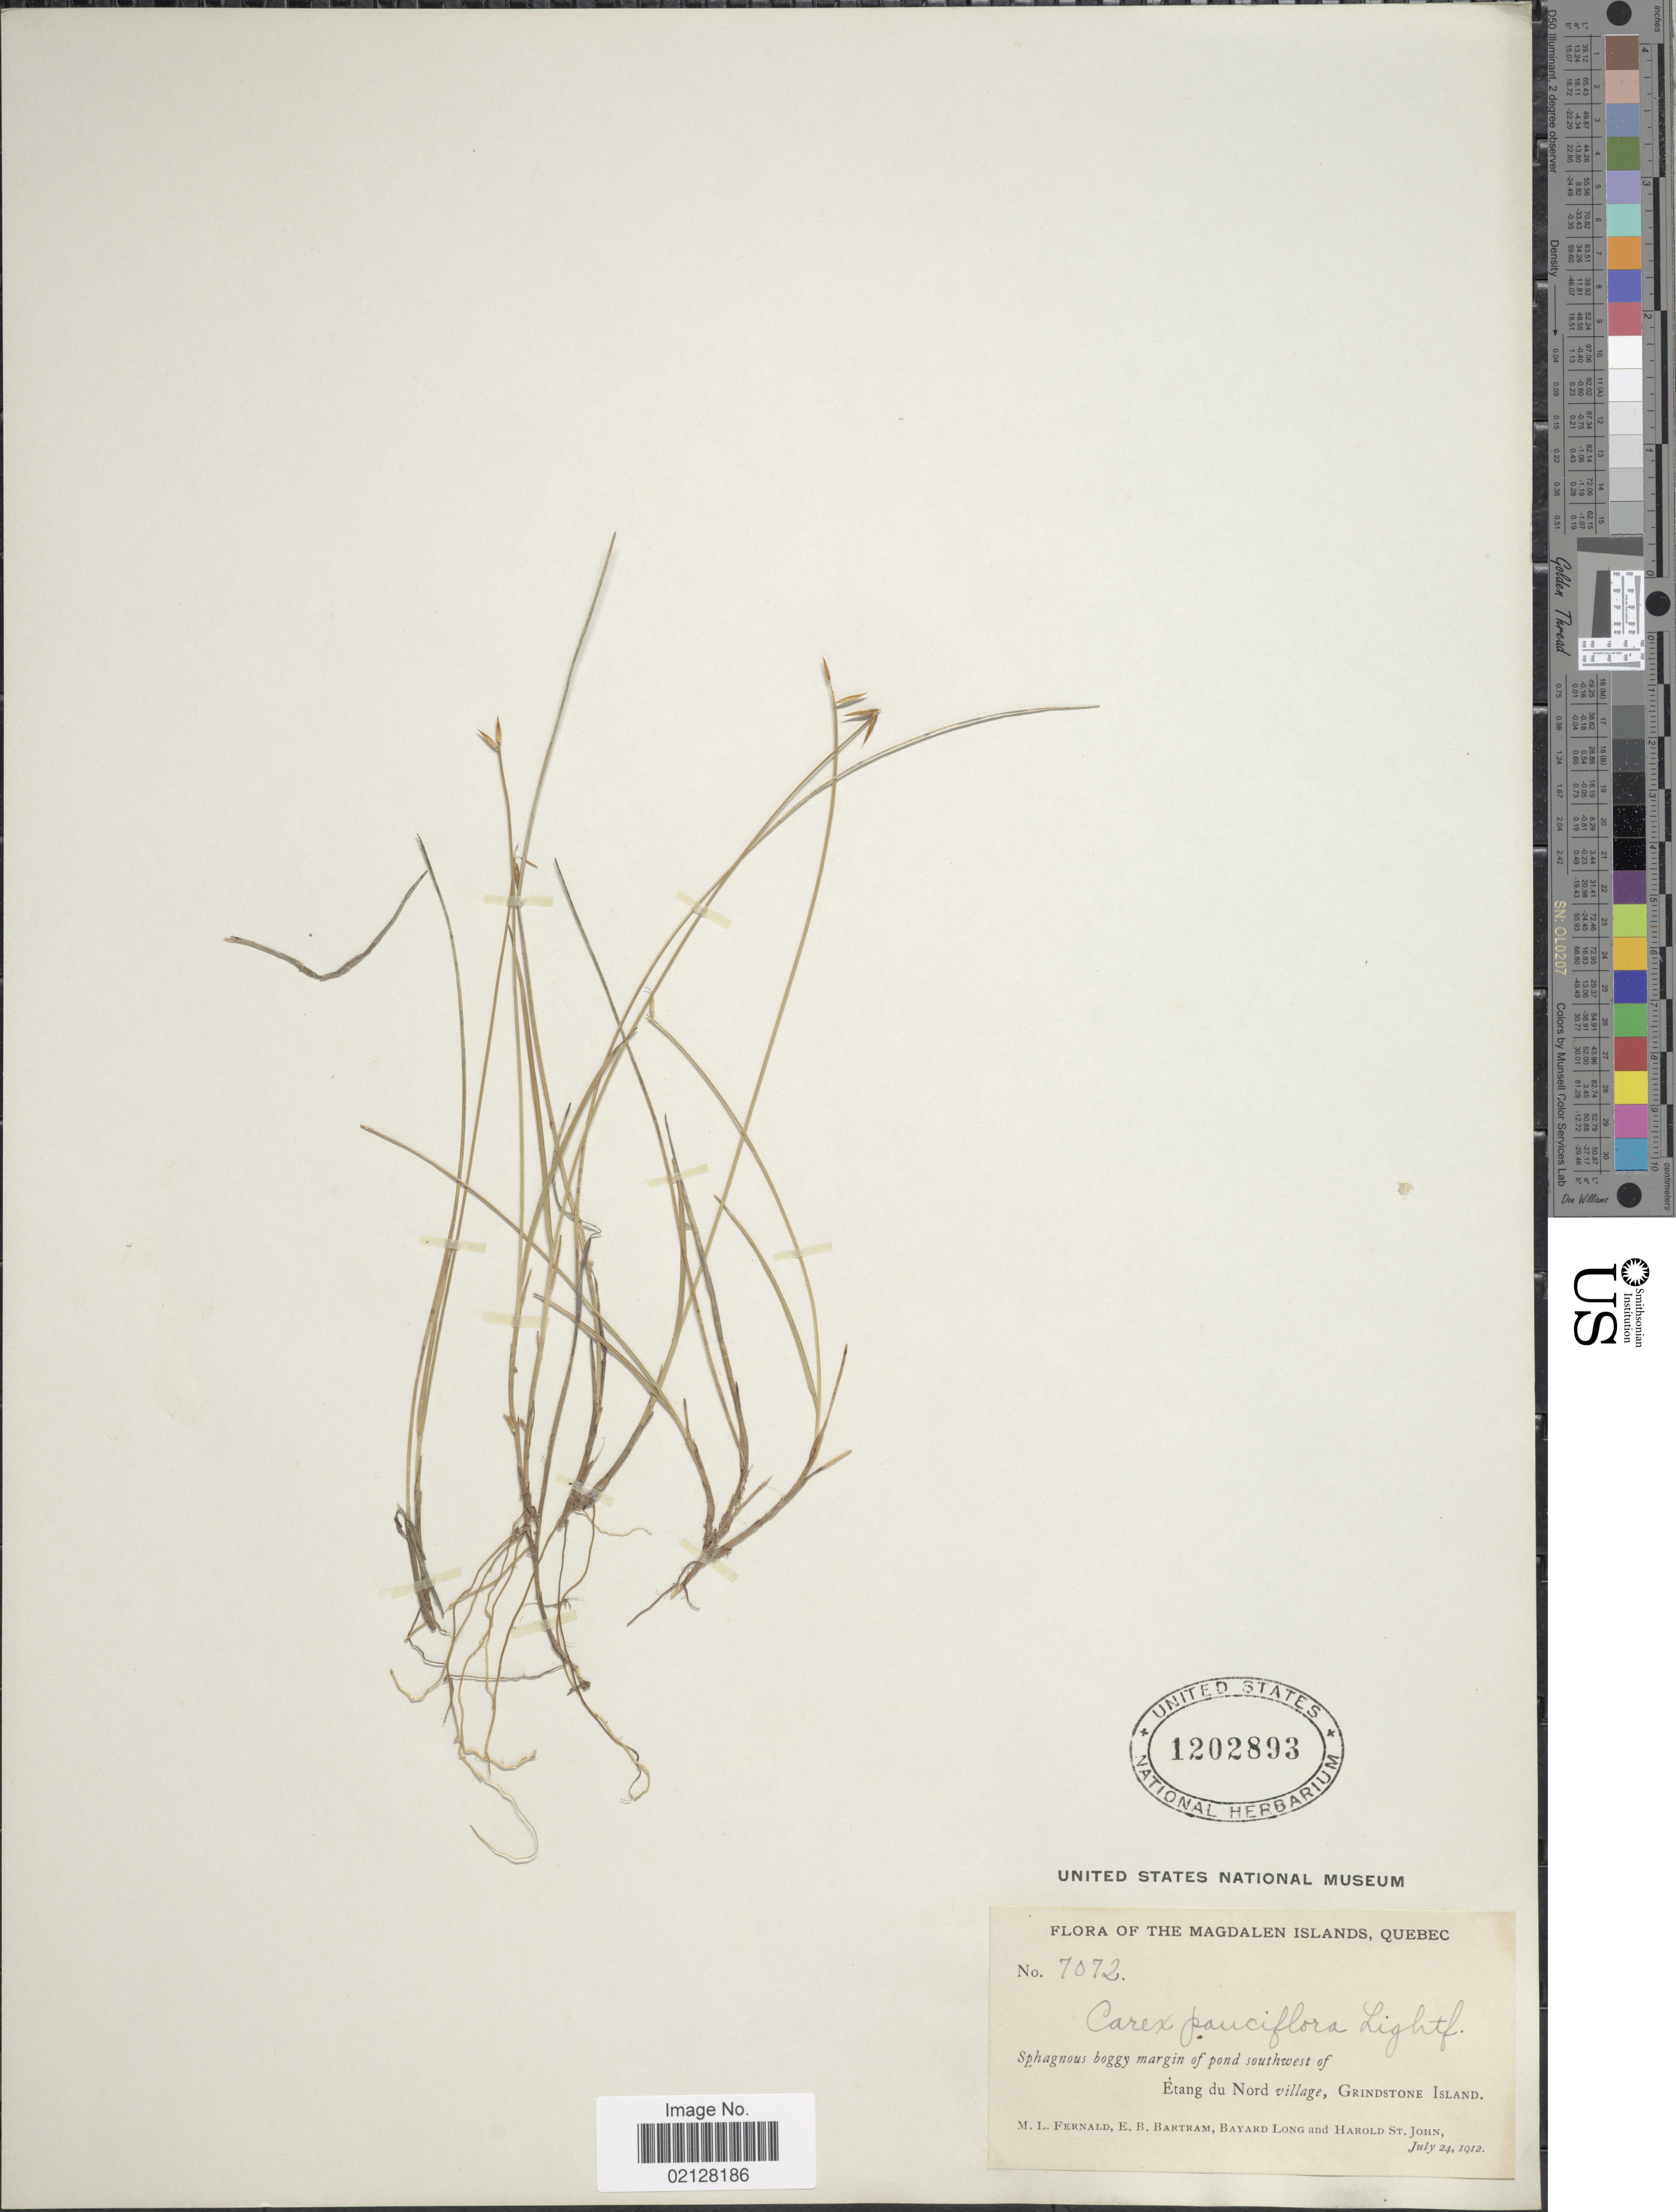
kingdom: Plantae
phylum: Tracheophyta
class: Liliopsida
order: Poales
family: Cyperaceae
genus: Carex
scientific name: Carex pauciflora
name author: Lightf.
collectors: M. L. Fernald, E. B. Bartram, B. H. Long & H. St. John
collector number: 7072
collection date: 1912-07-24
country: Canada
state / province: Quebec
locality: Magdalen Islands, pond southwest of Etang du Nord village, Grindstone Island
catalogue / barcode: US 1202893